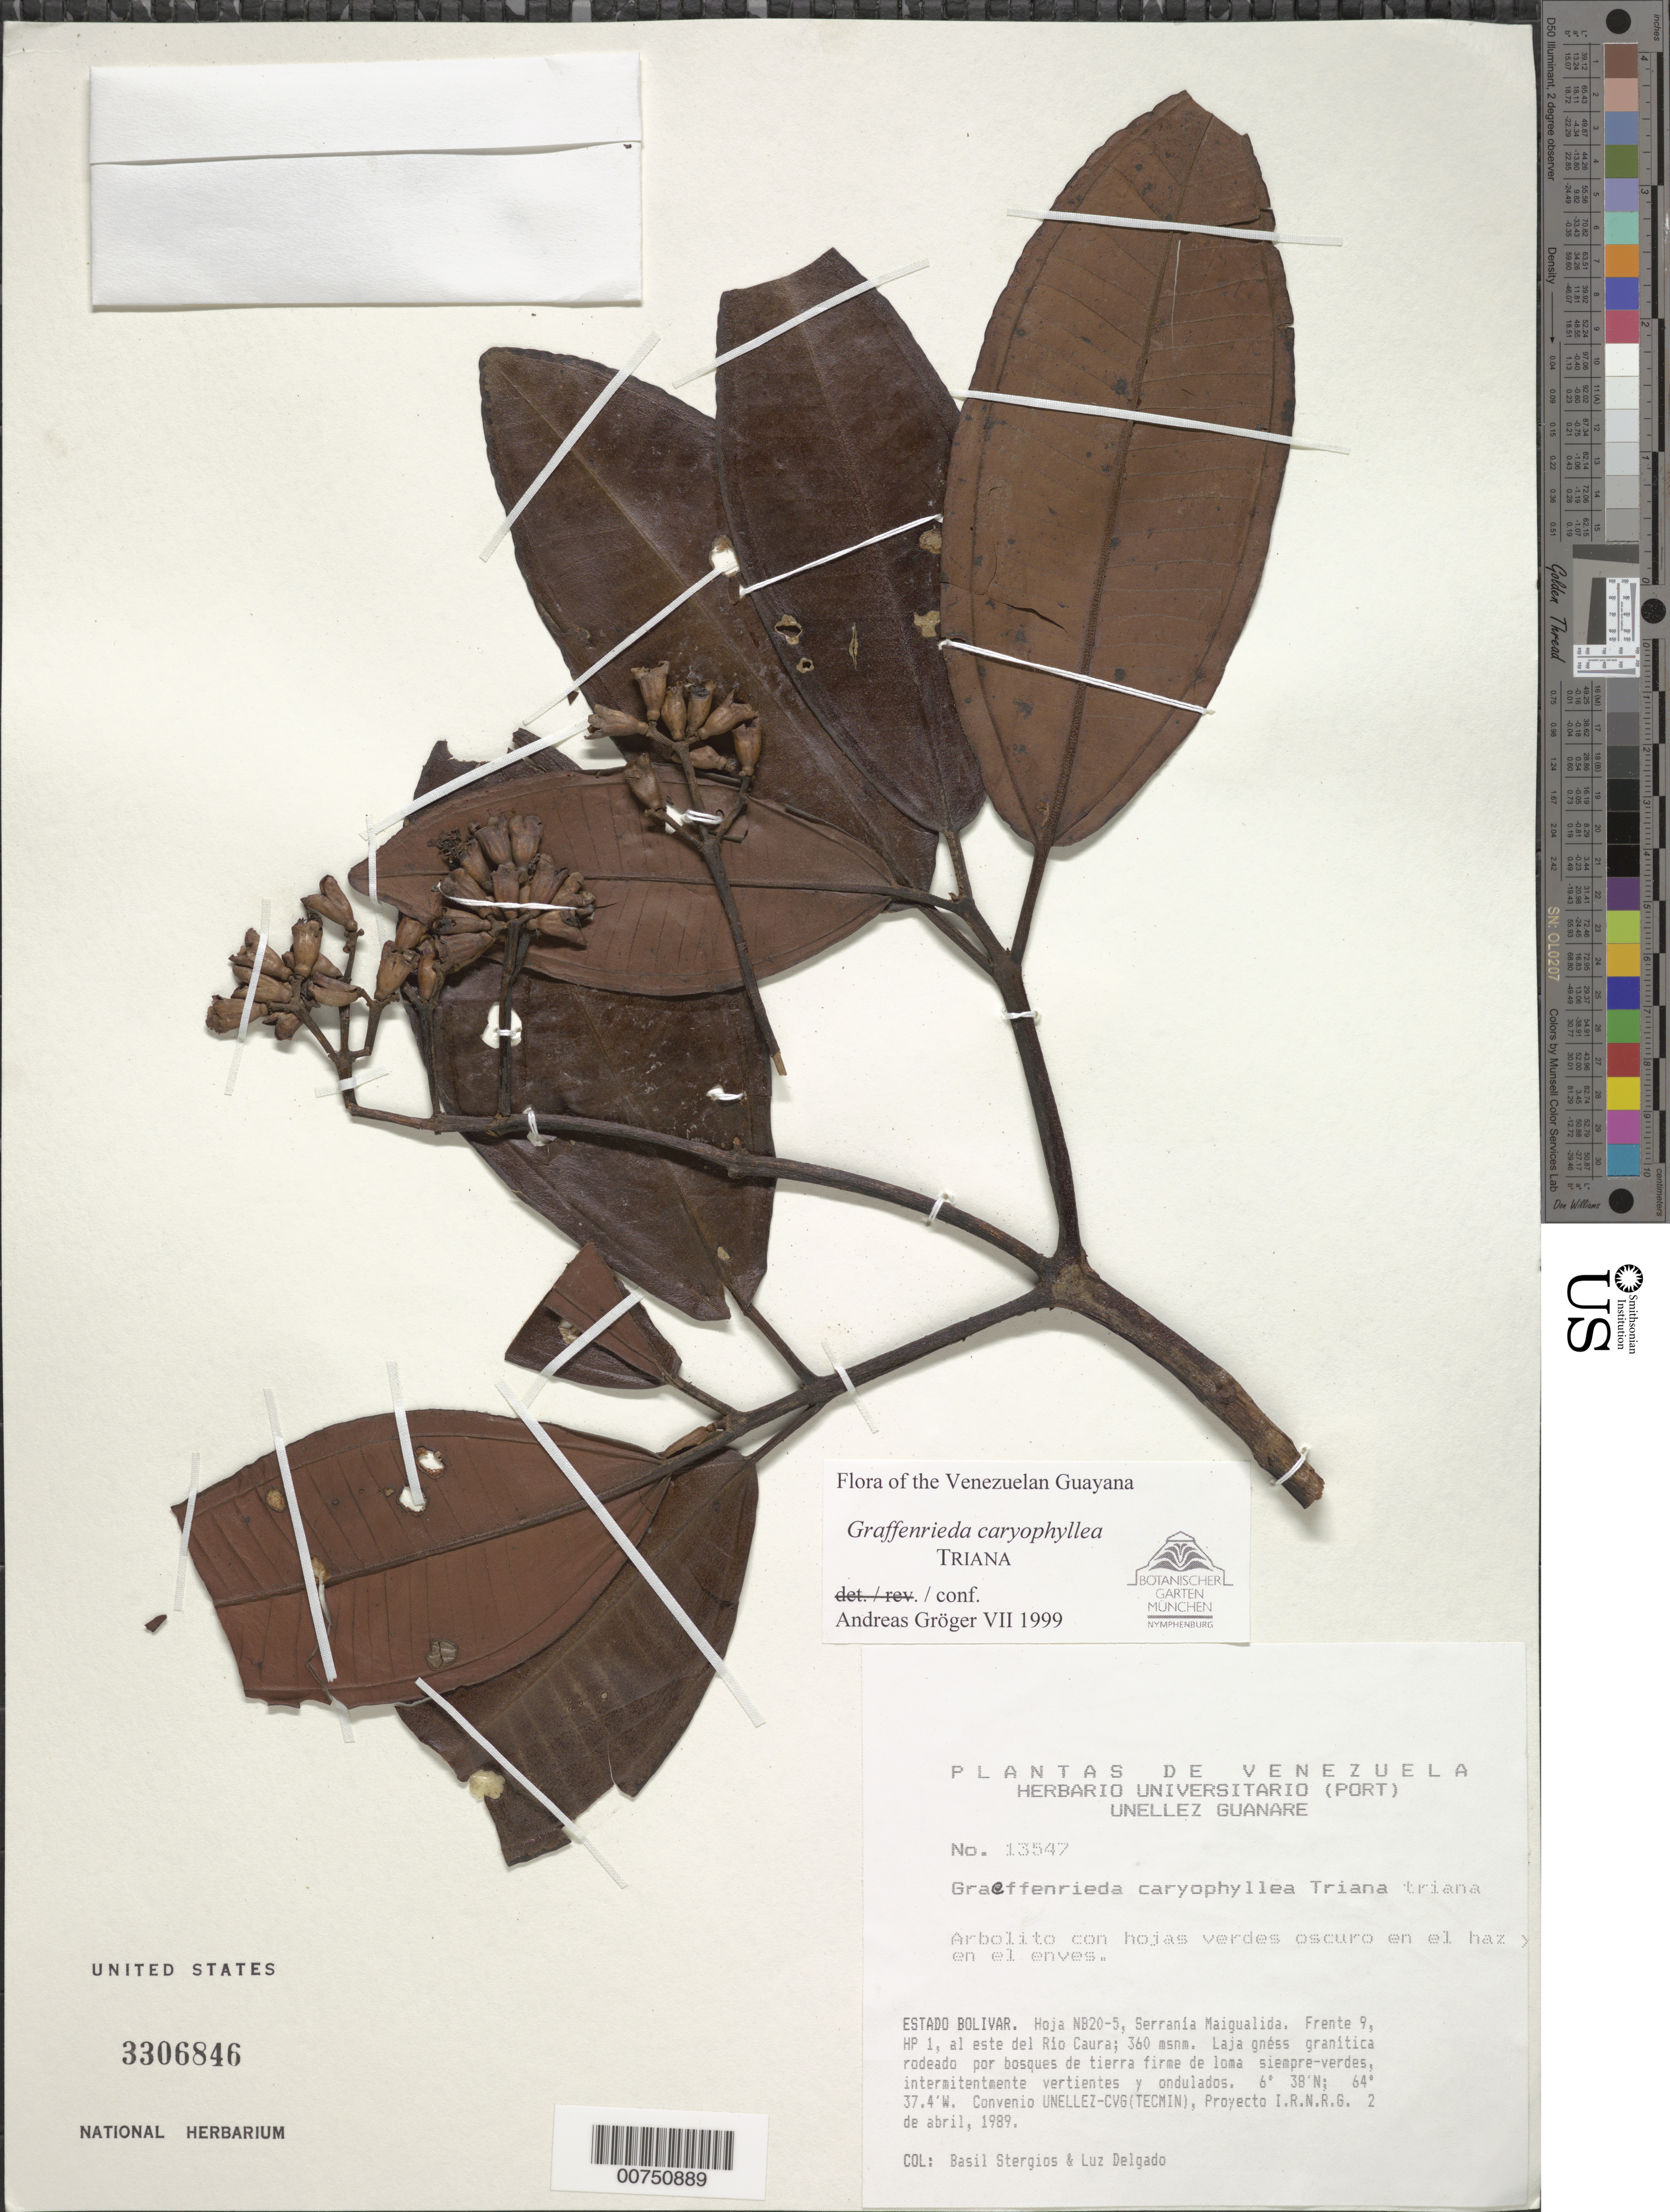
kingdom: Plantae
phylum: Tracheophyta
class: Magnoliopsida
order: Myrtales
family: Melastomataceae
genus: Graffenrieda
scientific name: Graffenrieda caryophyllea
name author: Triana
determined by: Gröger, A.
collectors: B. G. Stergios & L. Delgado V.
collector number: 13547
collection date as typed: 2-Apr-89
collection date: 1989-04-02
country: Venezuela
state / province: Bolívar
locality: Serrania Maigualida, E del río Caura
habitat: Laja gness granítica rodeado por bosques de tierra firme de loma siempre-verdes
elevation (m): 360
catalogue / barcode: US 3306846